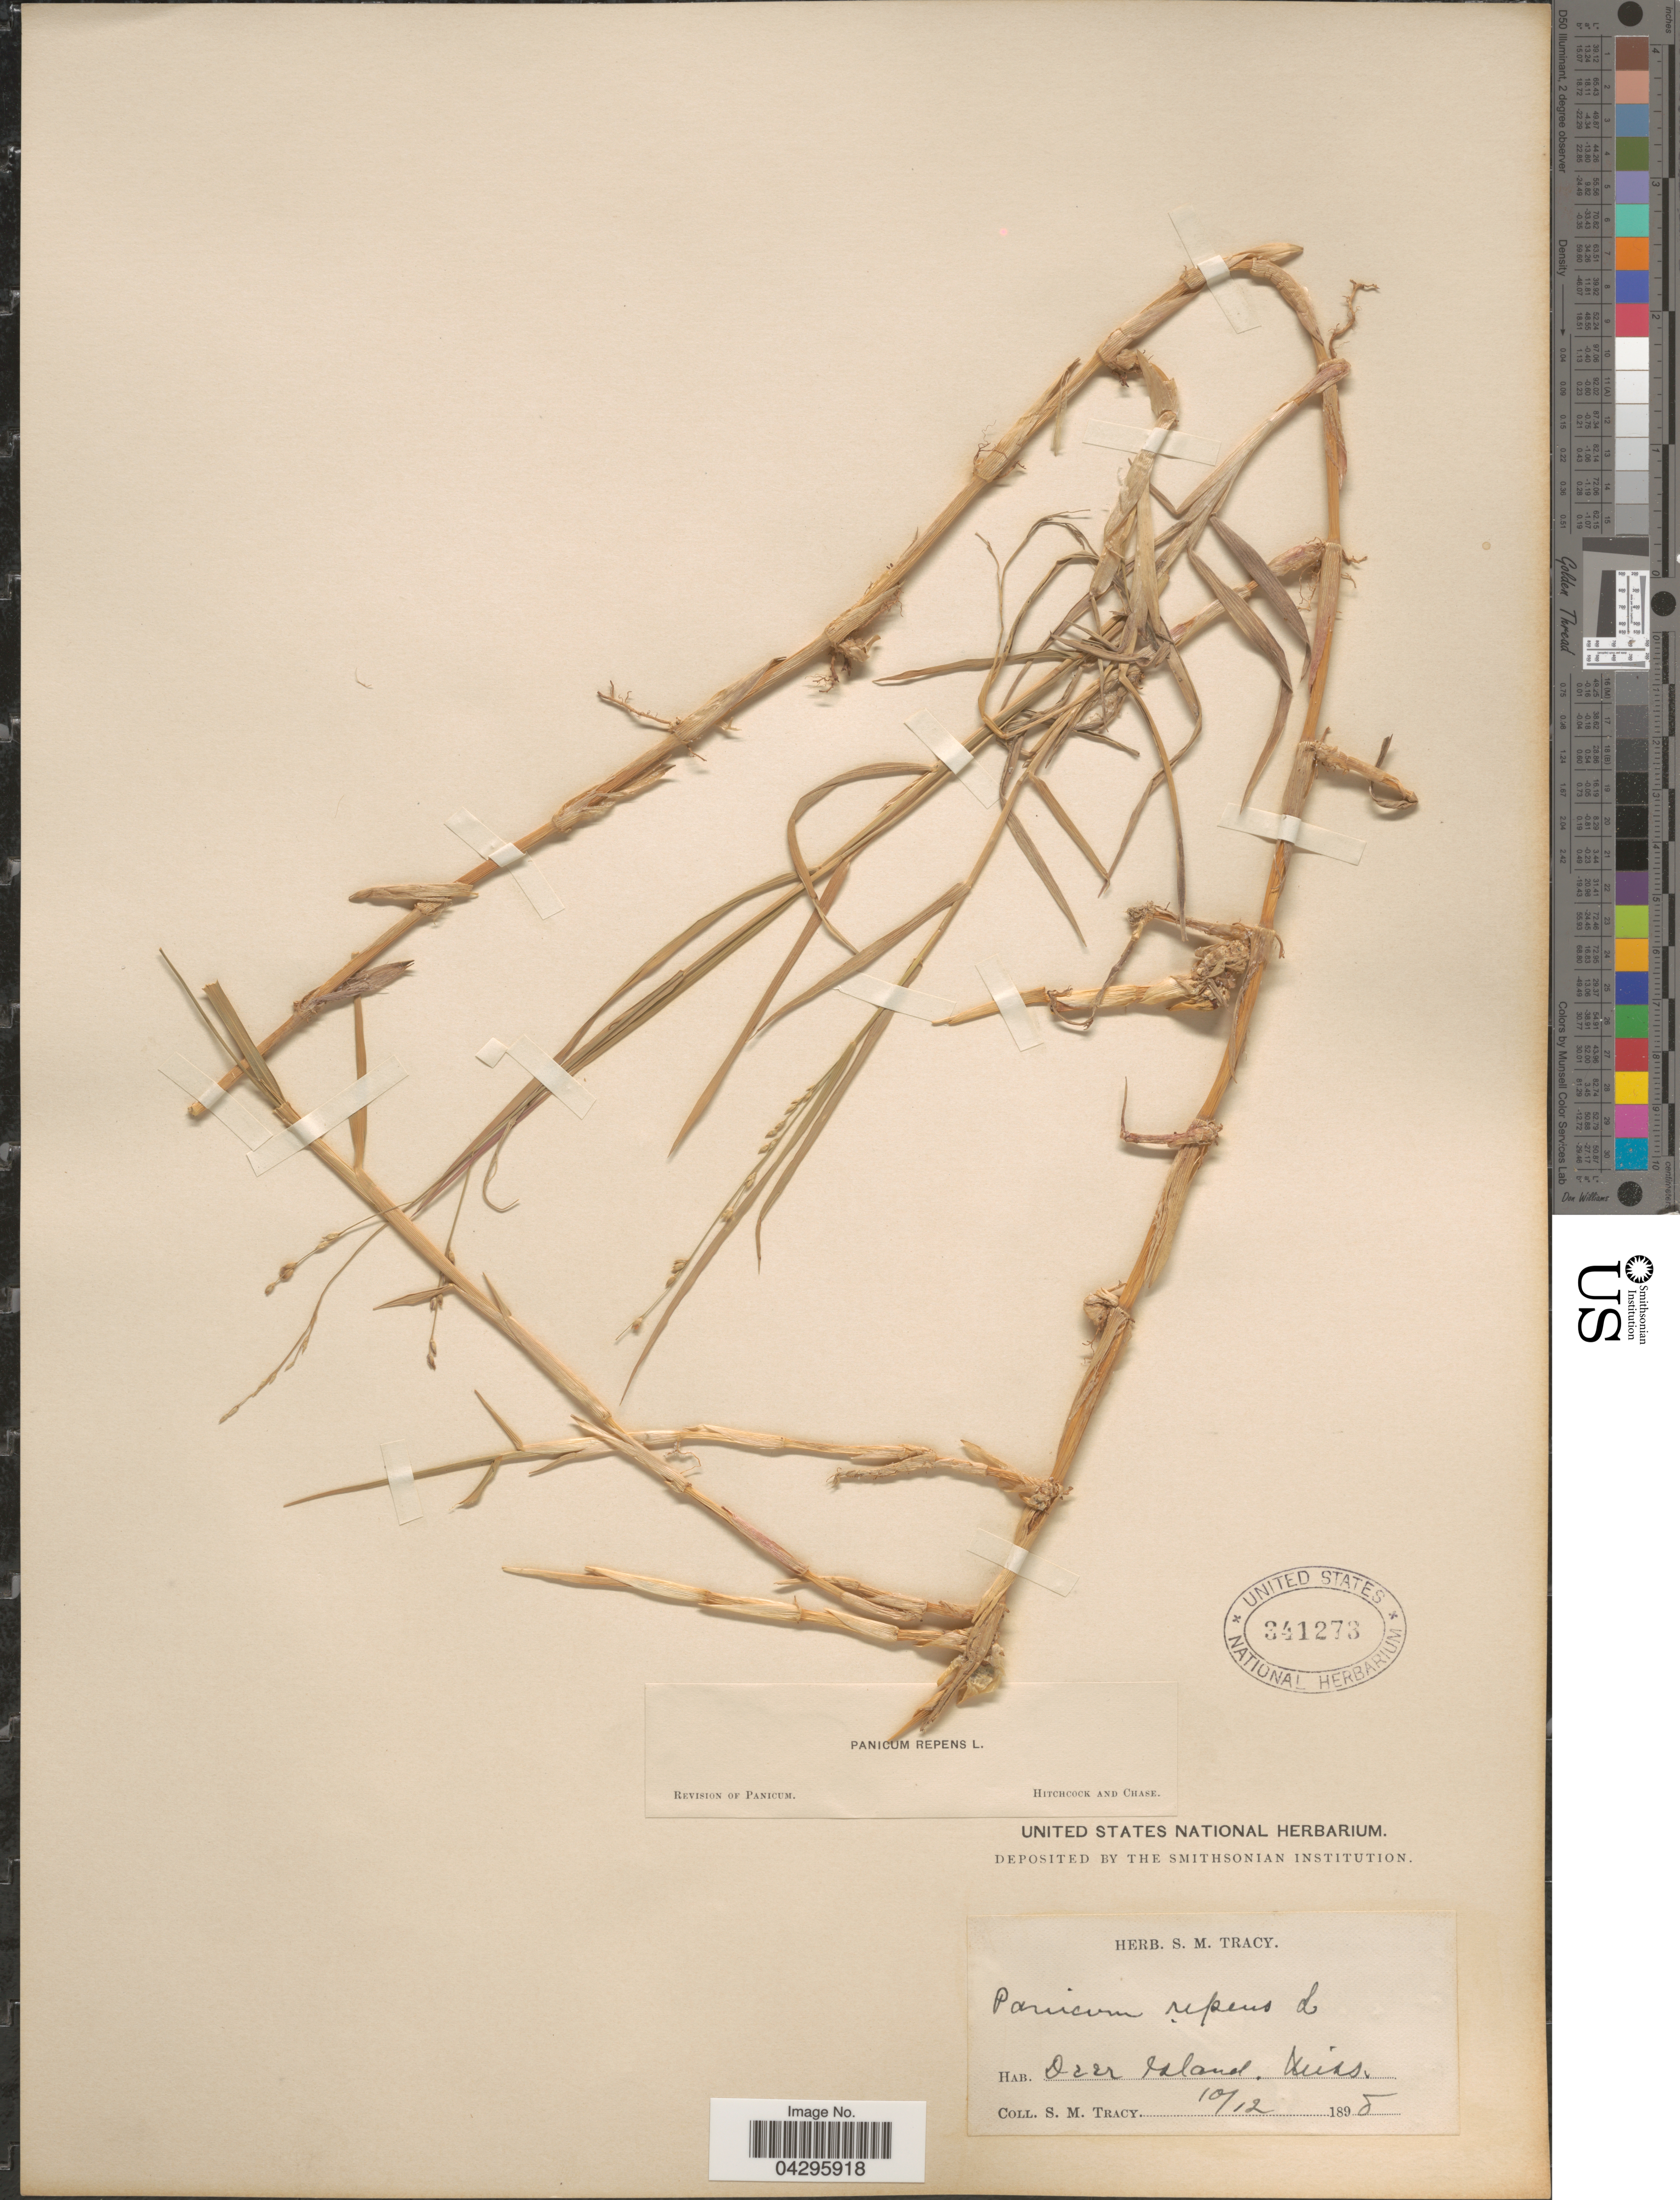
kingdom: Plantae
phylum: Tracheophyta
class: Liliopsida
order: Poales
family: Poaceae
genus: Panicum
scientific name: Panicum repens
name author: L.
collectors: S. M. Tracy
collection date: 1898-10-12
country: United States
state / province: Mississippi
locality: Deer Island.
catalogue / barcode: US 341273